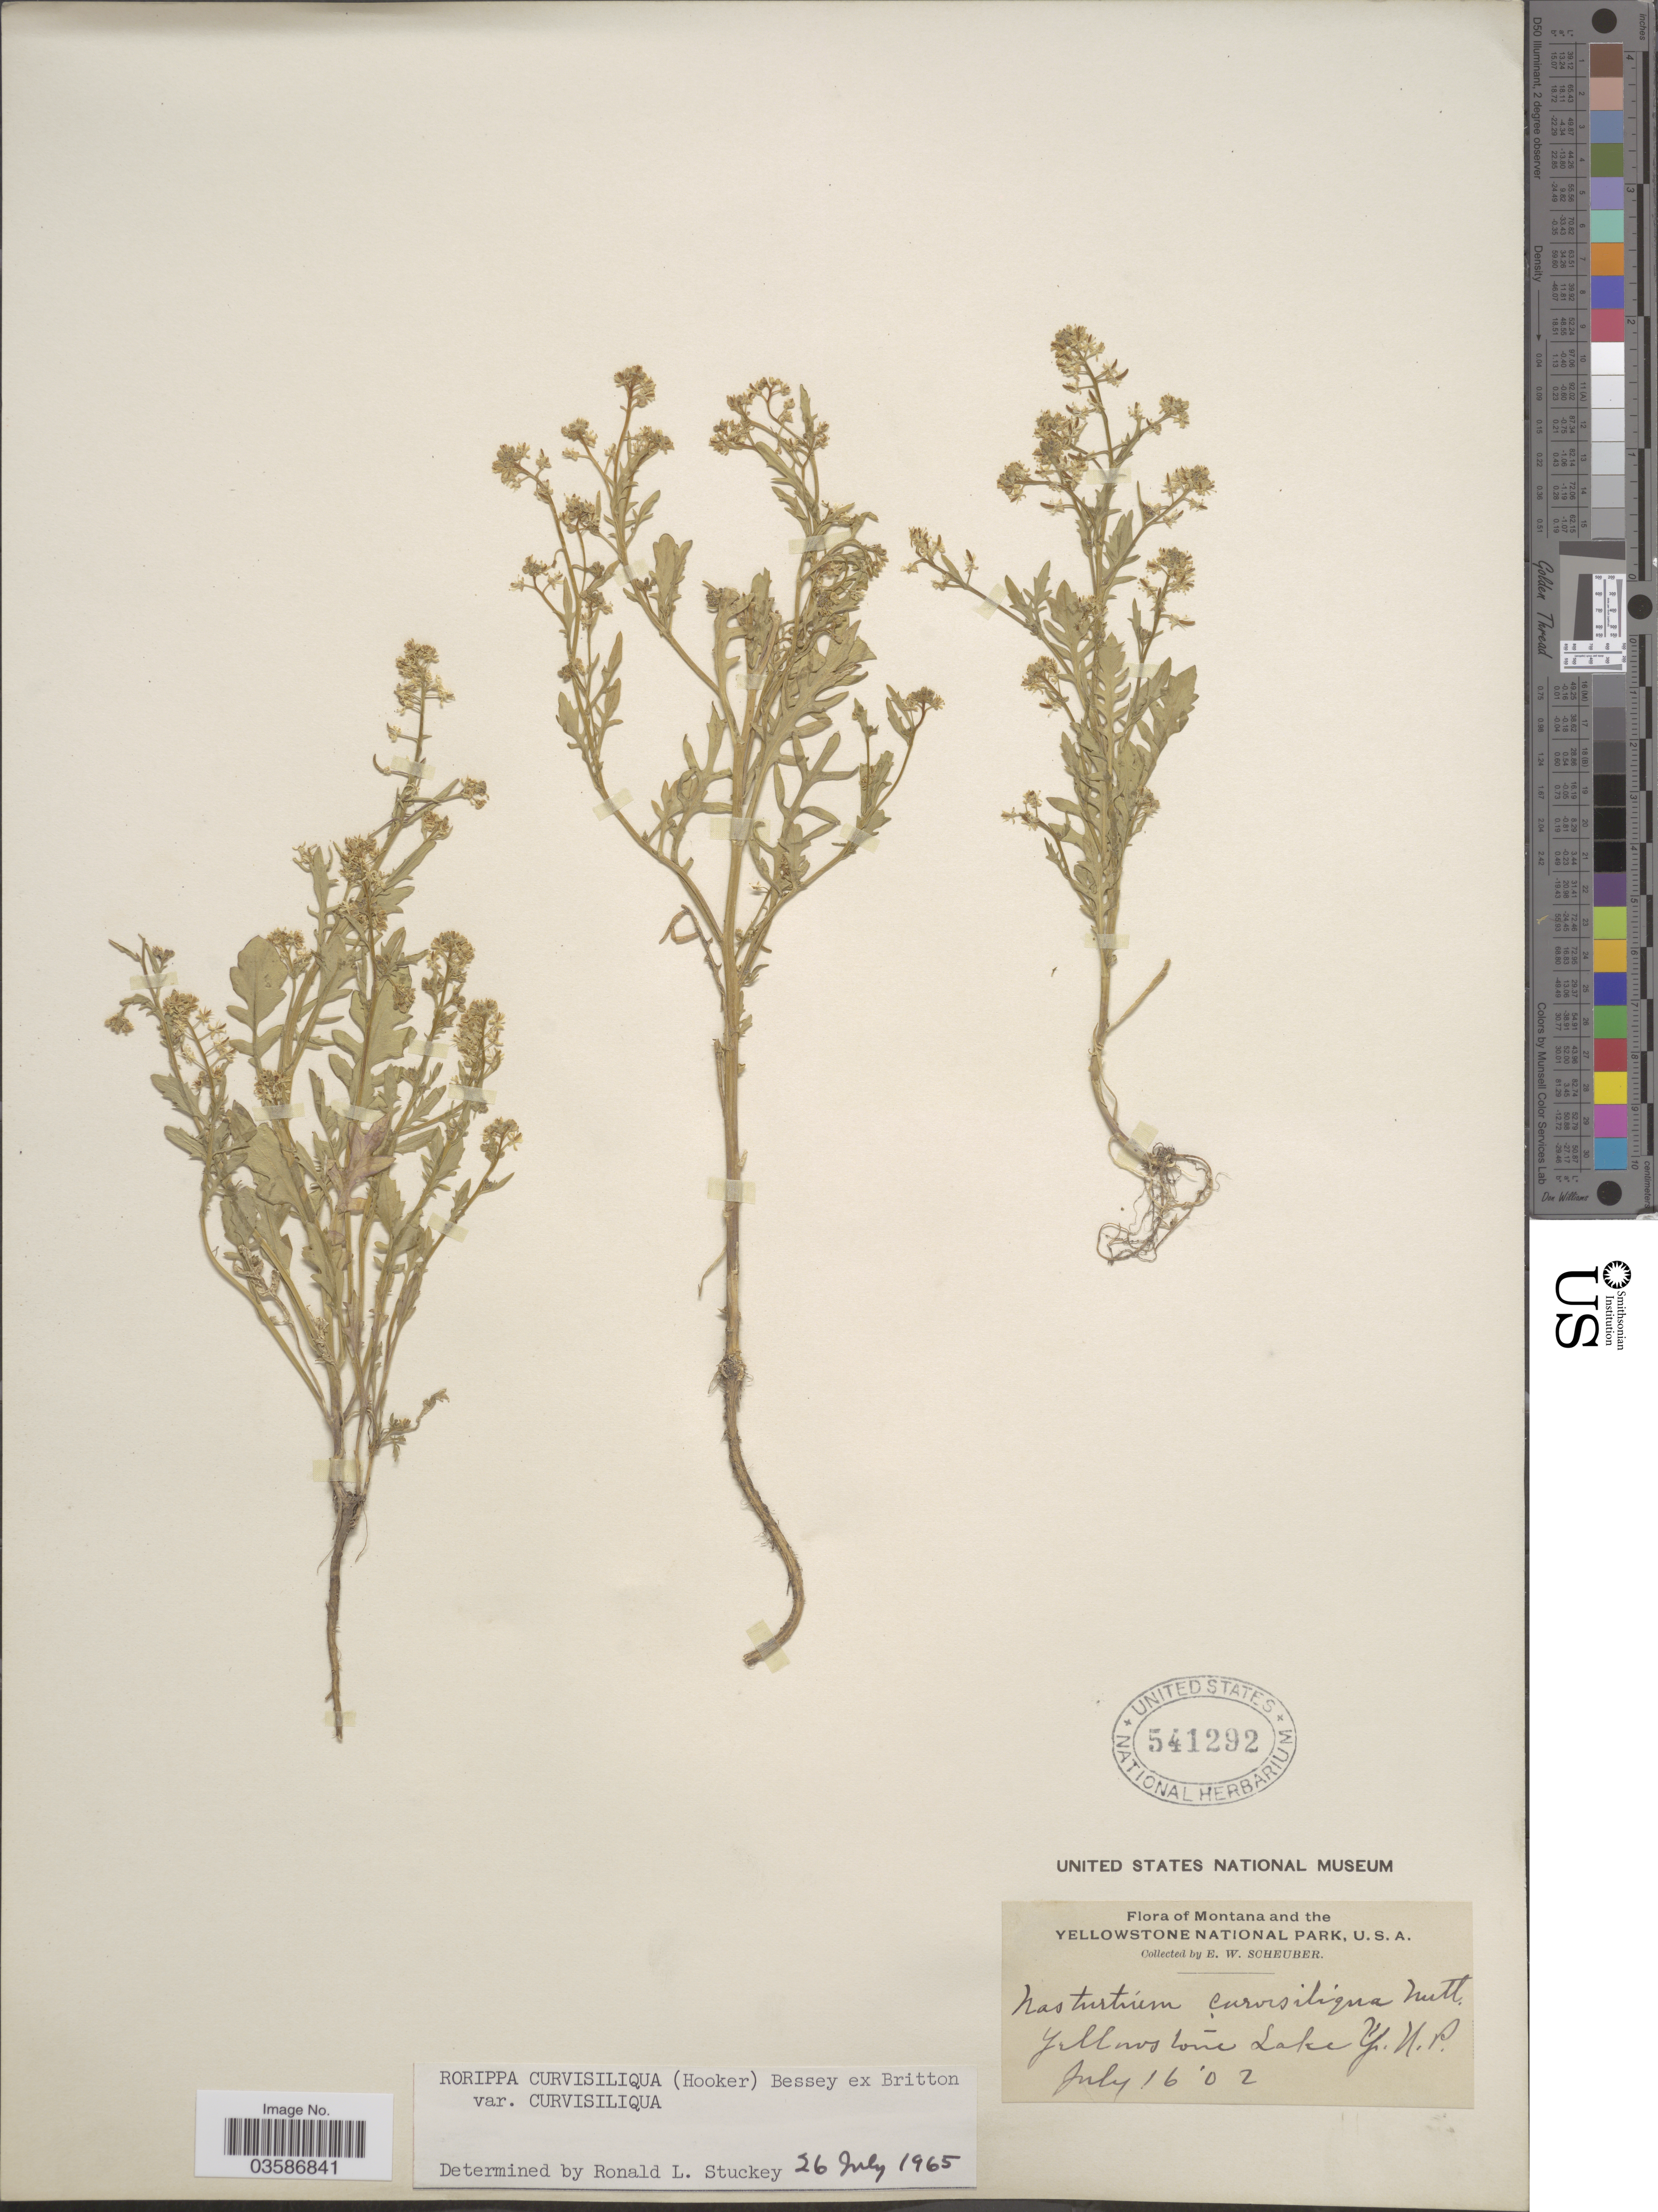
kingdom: Plantae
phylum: Tracheophyta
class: Magnoliopsida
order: Brassicales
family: Brassicaceae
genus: Rorippa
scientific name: Rorippa curvisiliqua var. curvisiliqua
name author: (Hook.) Bessey ex Britton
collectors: E. Scheuber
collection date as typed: Transcribed d/m/y: 16/7/2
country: United States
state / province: Wyoming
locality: Yellowstone Lake Y. N. P.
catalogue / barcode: US 541292